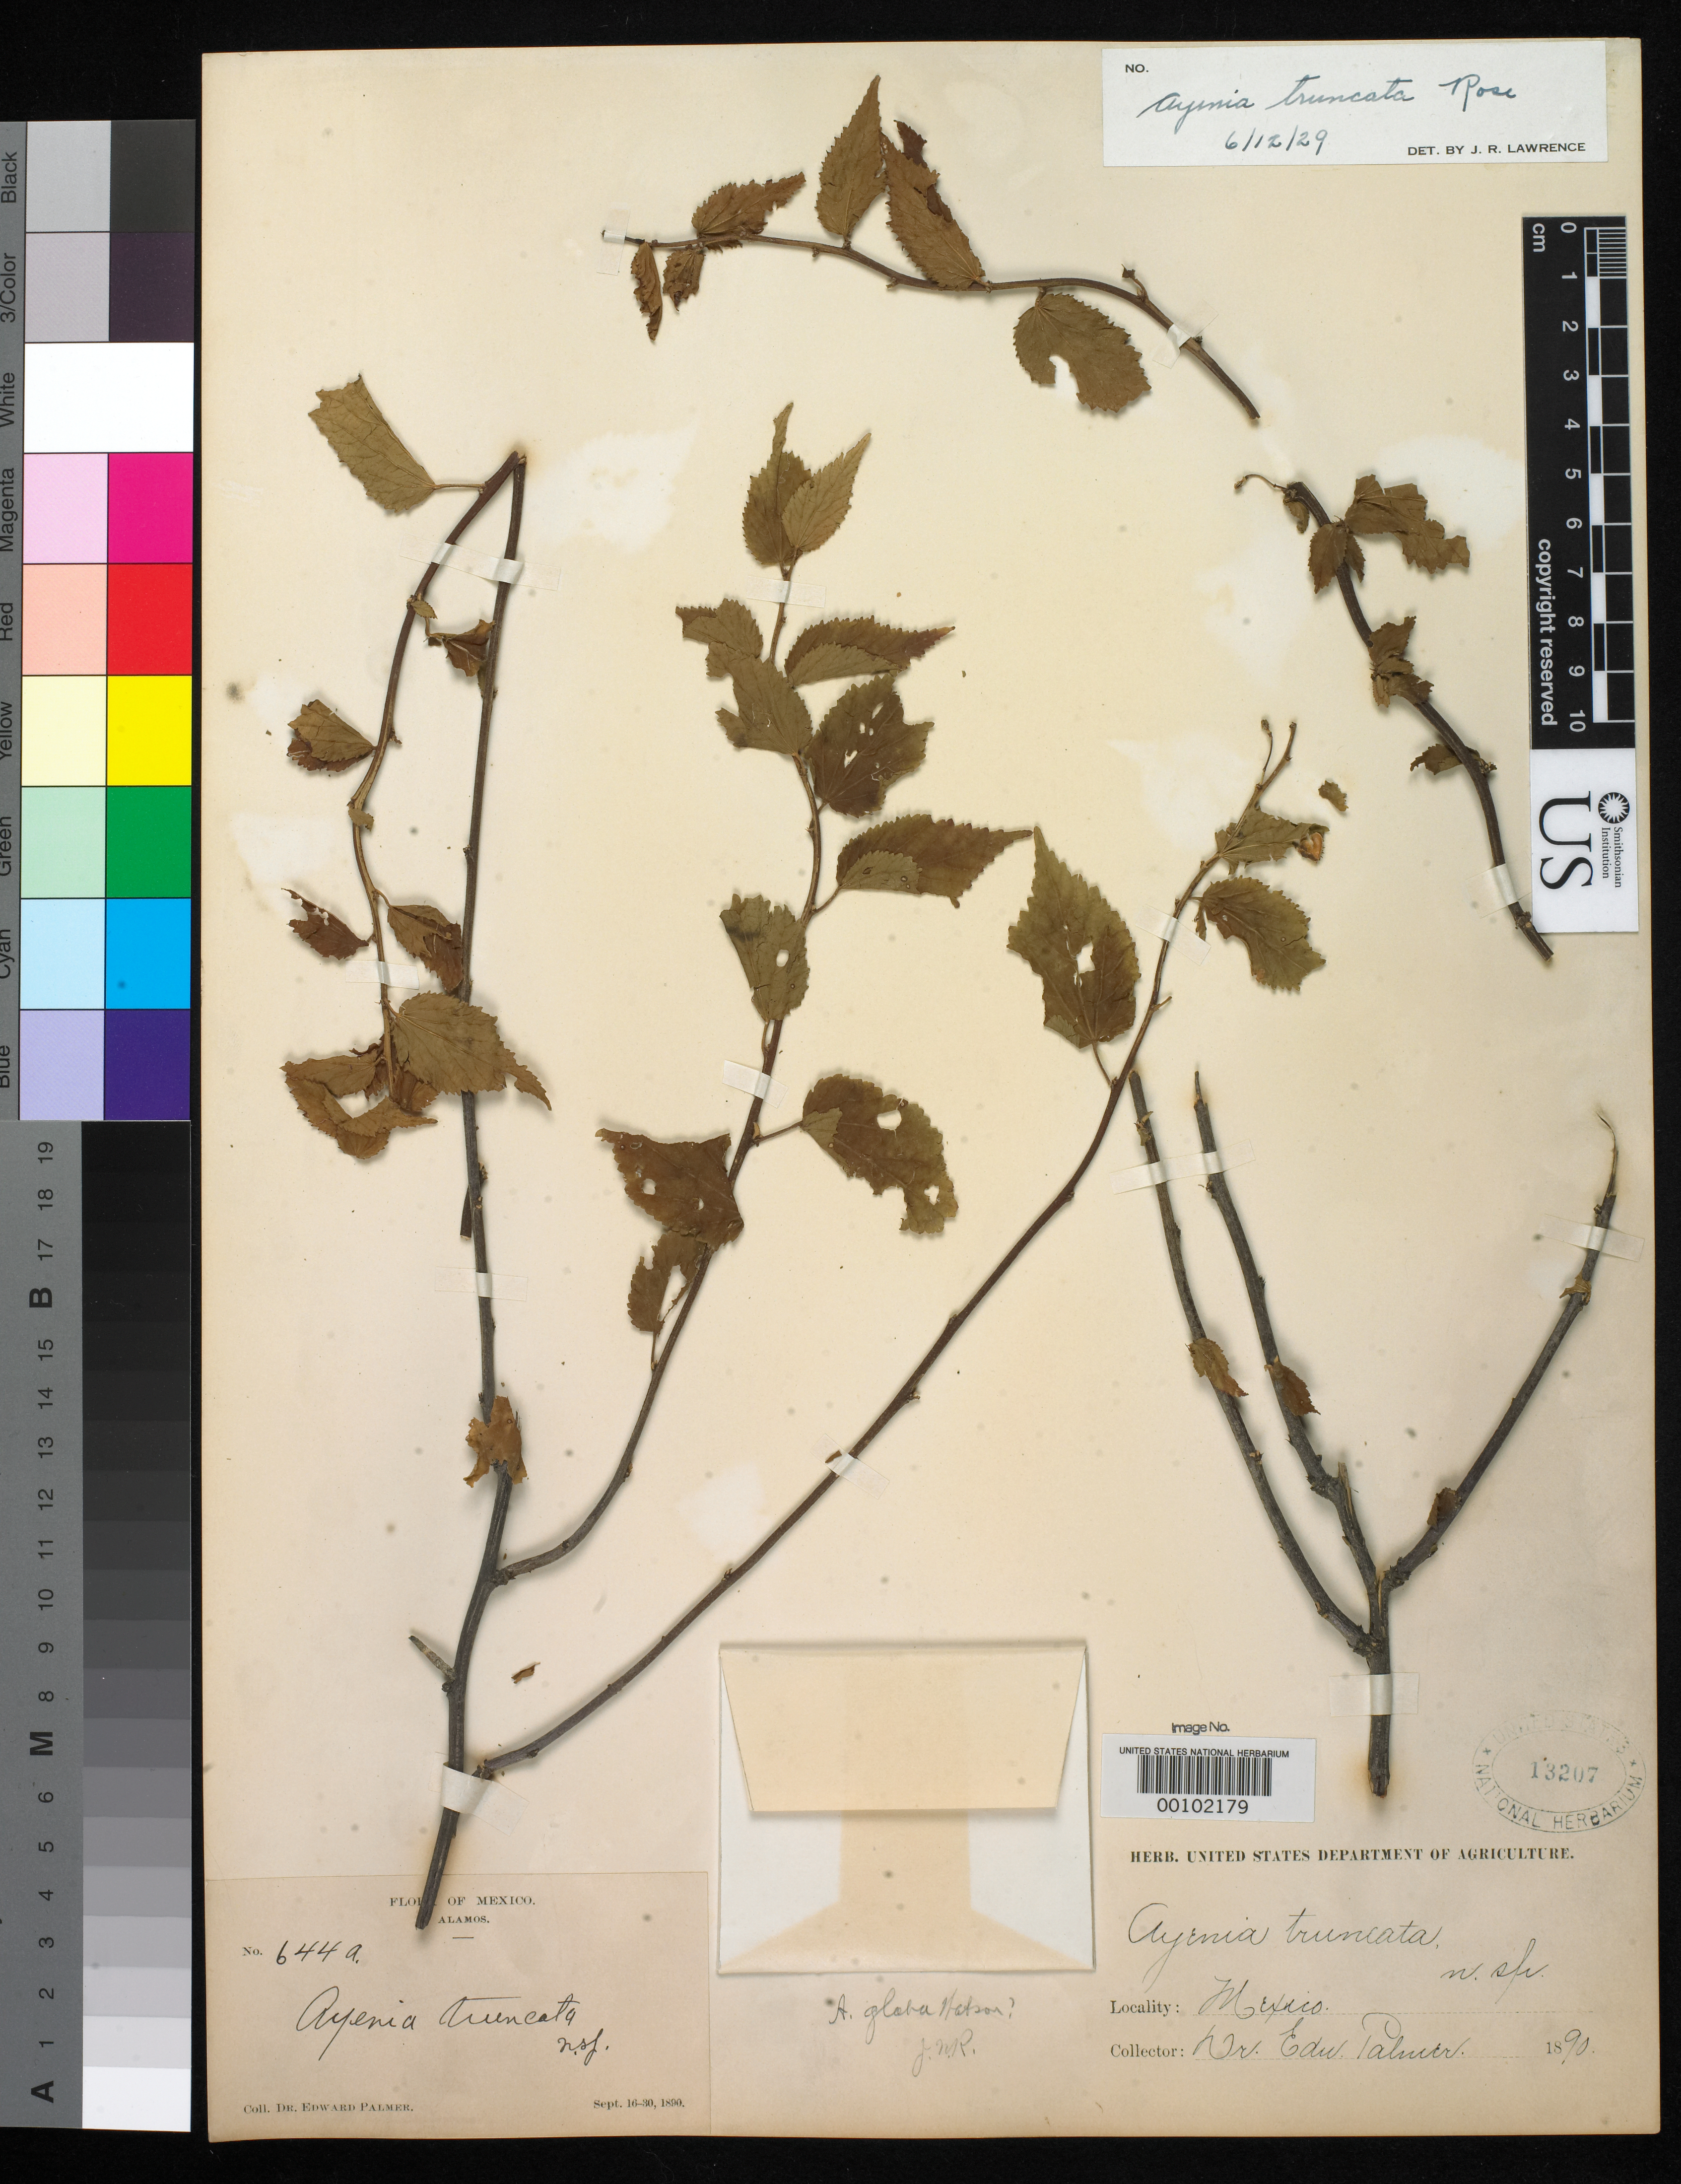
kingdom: Plantae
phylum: Tracheophyta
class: Magnoliopsida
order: Malvales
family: Malvaceae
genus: Ayenia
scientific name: Ayenia truncata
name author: Rose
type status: Type Collection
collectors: E. Palmer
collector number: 644 a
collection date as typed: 16 Sep 1890 to 30 Sep 1890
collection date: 1890-09-16/1890-09-30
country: Mexico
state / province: Sonora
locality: Alamos.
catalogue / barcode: US 13207